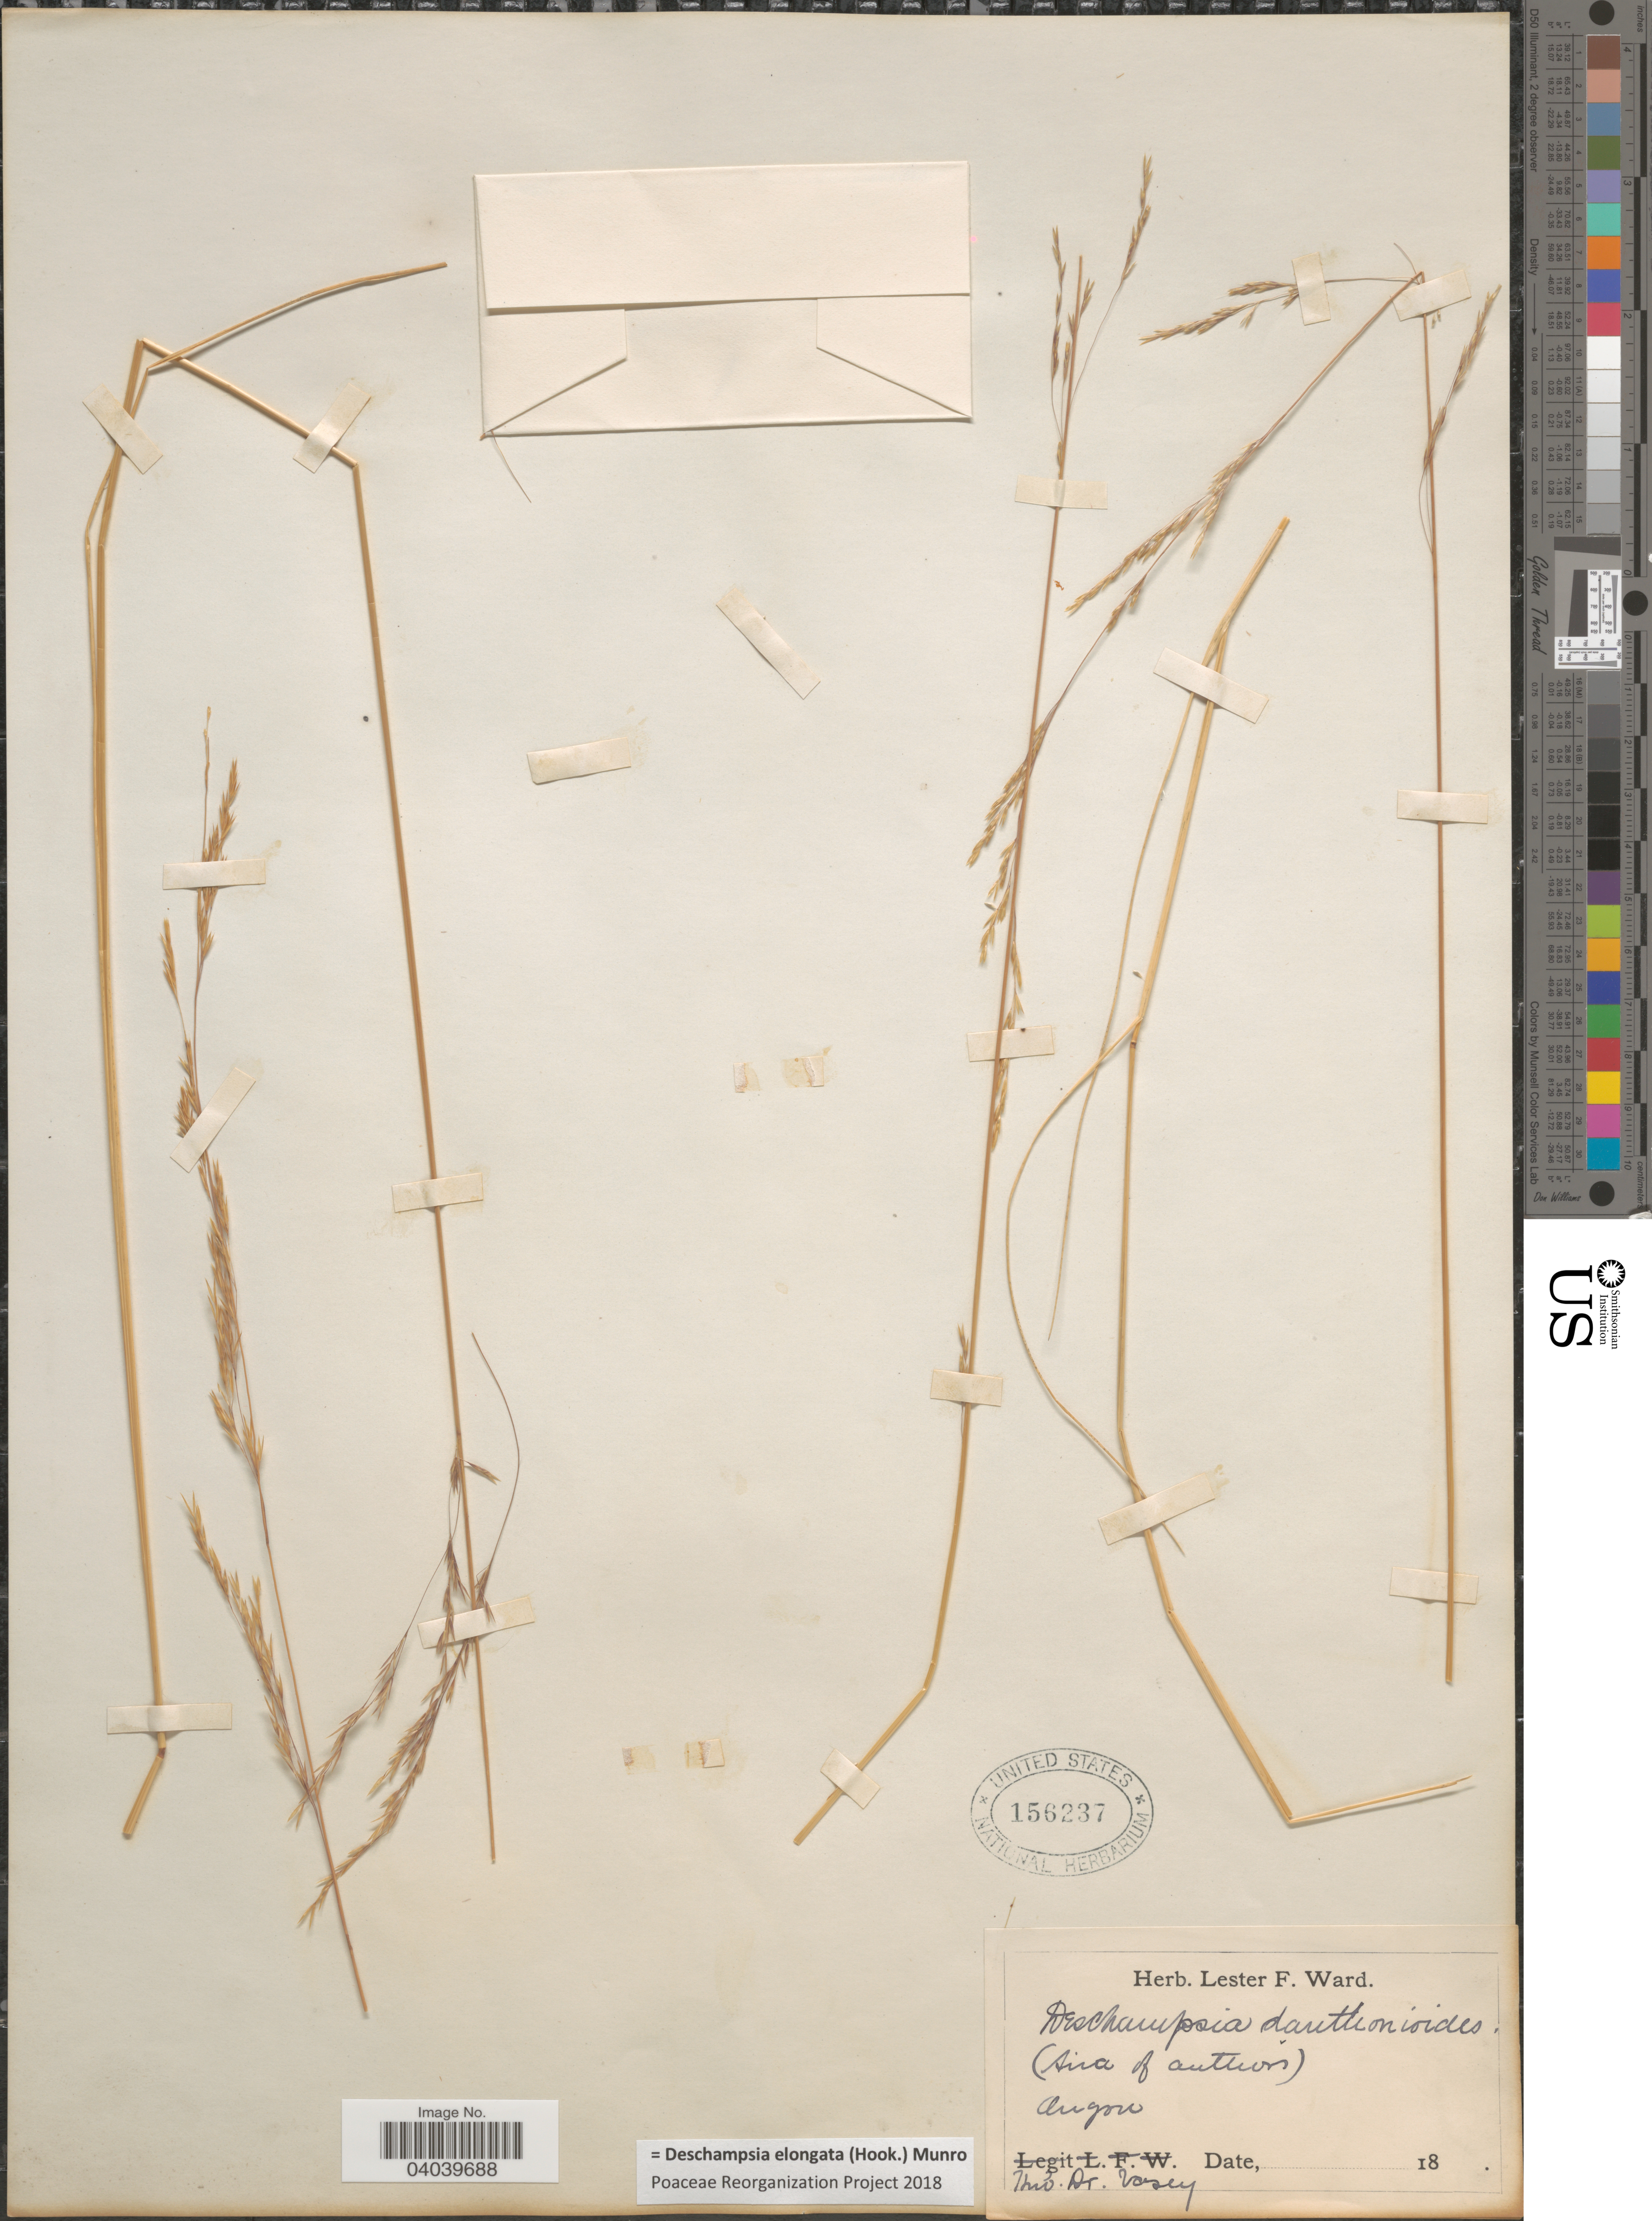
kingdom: Plantae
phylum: Tracheophyta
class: Liliopsida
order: Poales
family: Poaceae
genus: Deschampsia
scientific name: Deschampsia elongata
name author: (Hook.) Munro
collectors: Vasey, --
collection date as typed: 18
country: United States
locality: Augon.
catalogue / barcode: US 156237